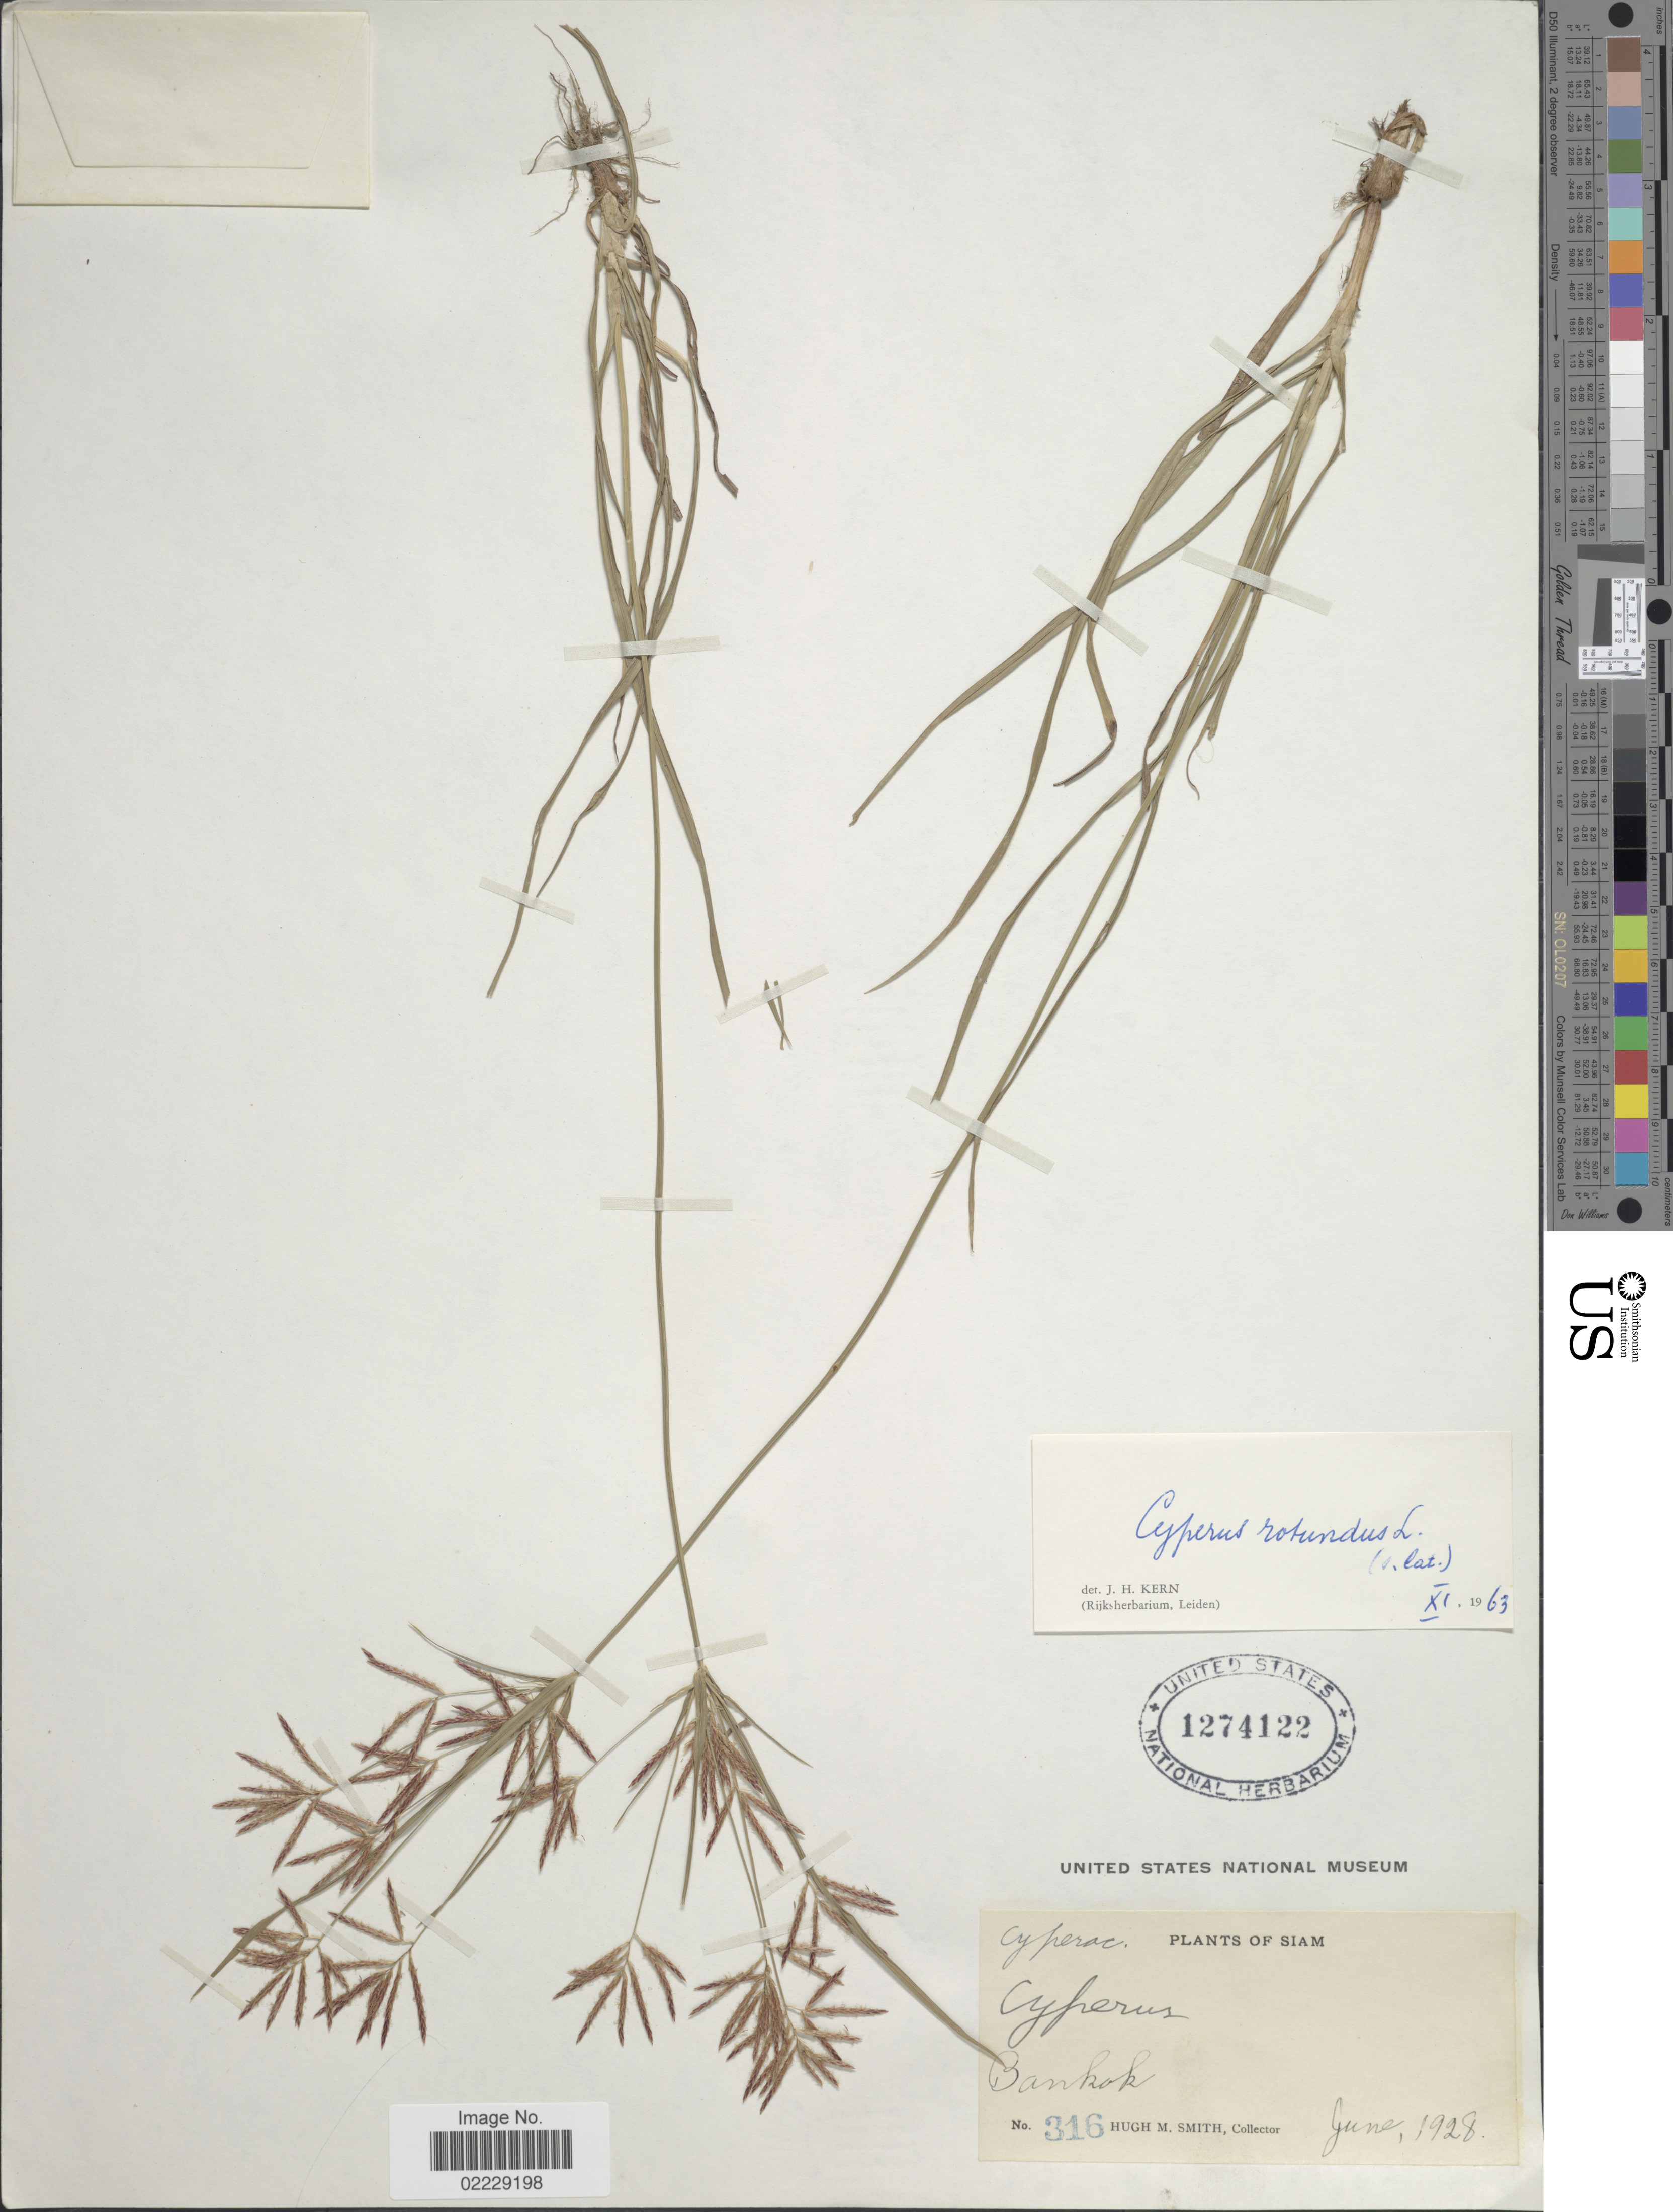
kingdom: Plantae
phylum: Tracheophyta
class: Liliopsida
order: Poales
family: Cyperaceae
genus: Cyperus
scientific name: Cyperus rotundus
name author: L.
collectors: H. M. Smith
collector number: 316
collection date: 1928-06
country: Thailand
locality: Bankok, Siam.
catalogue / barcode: US 1274122